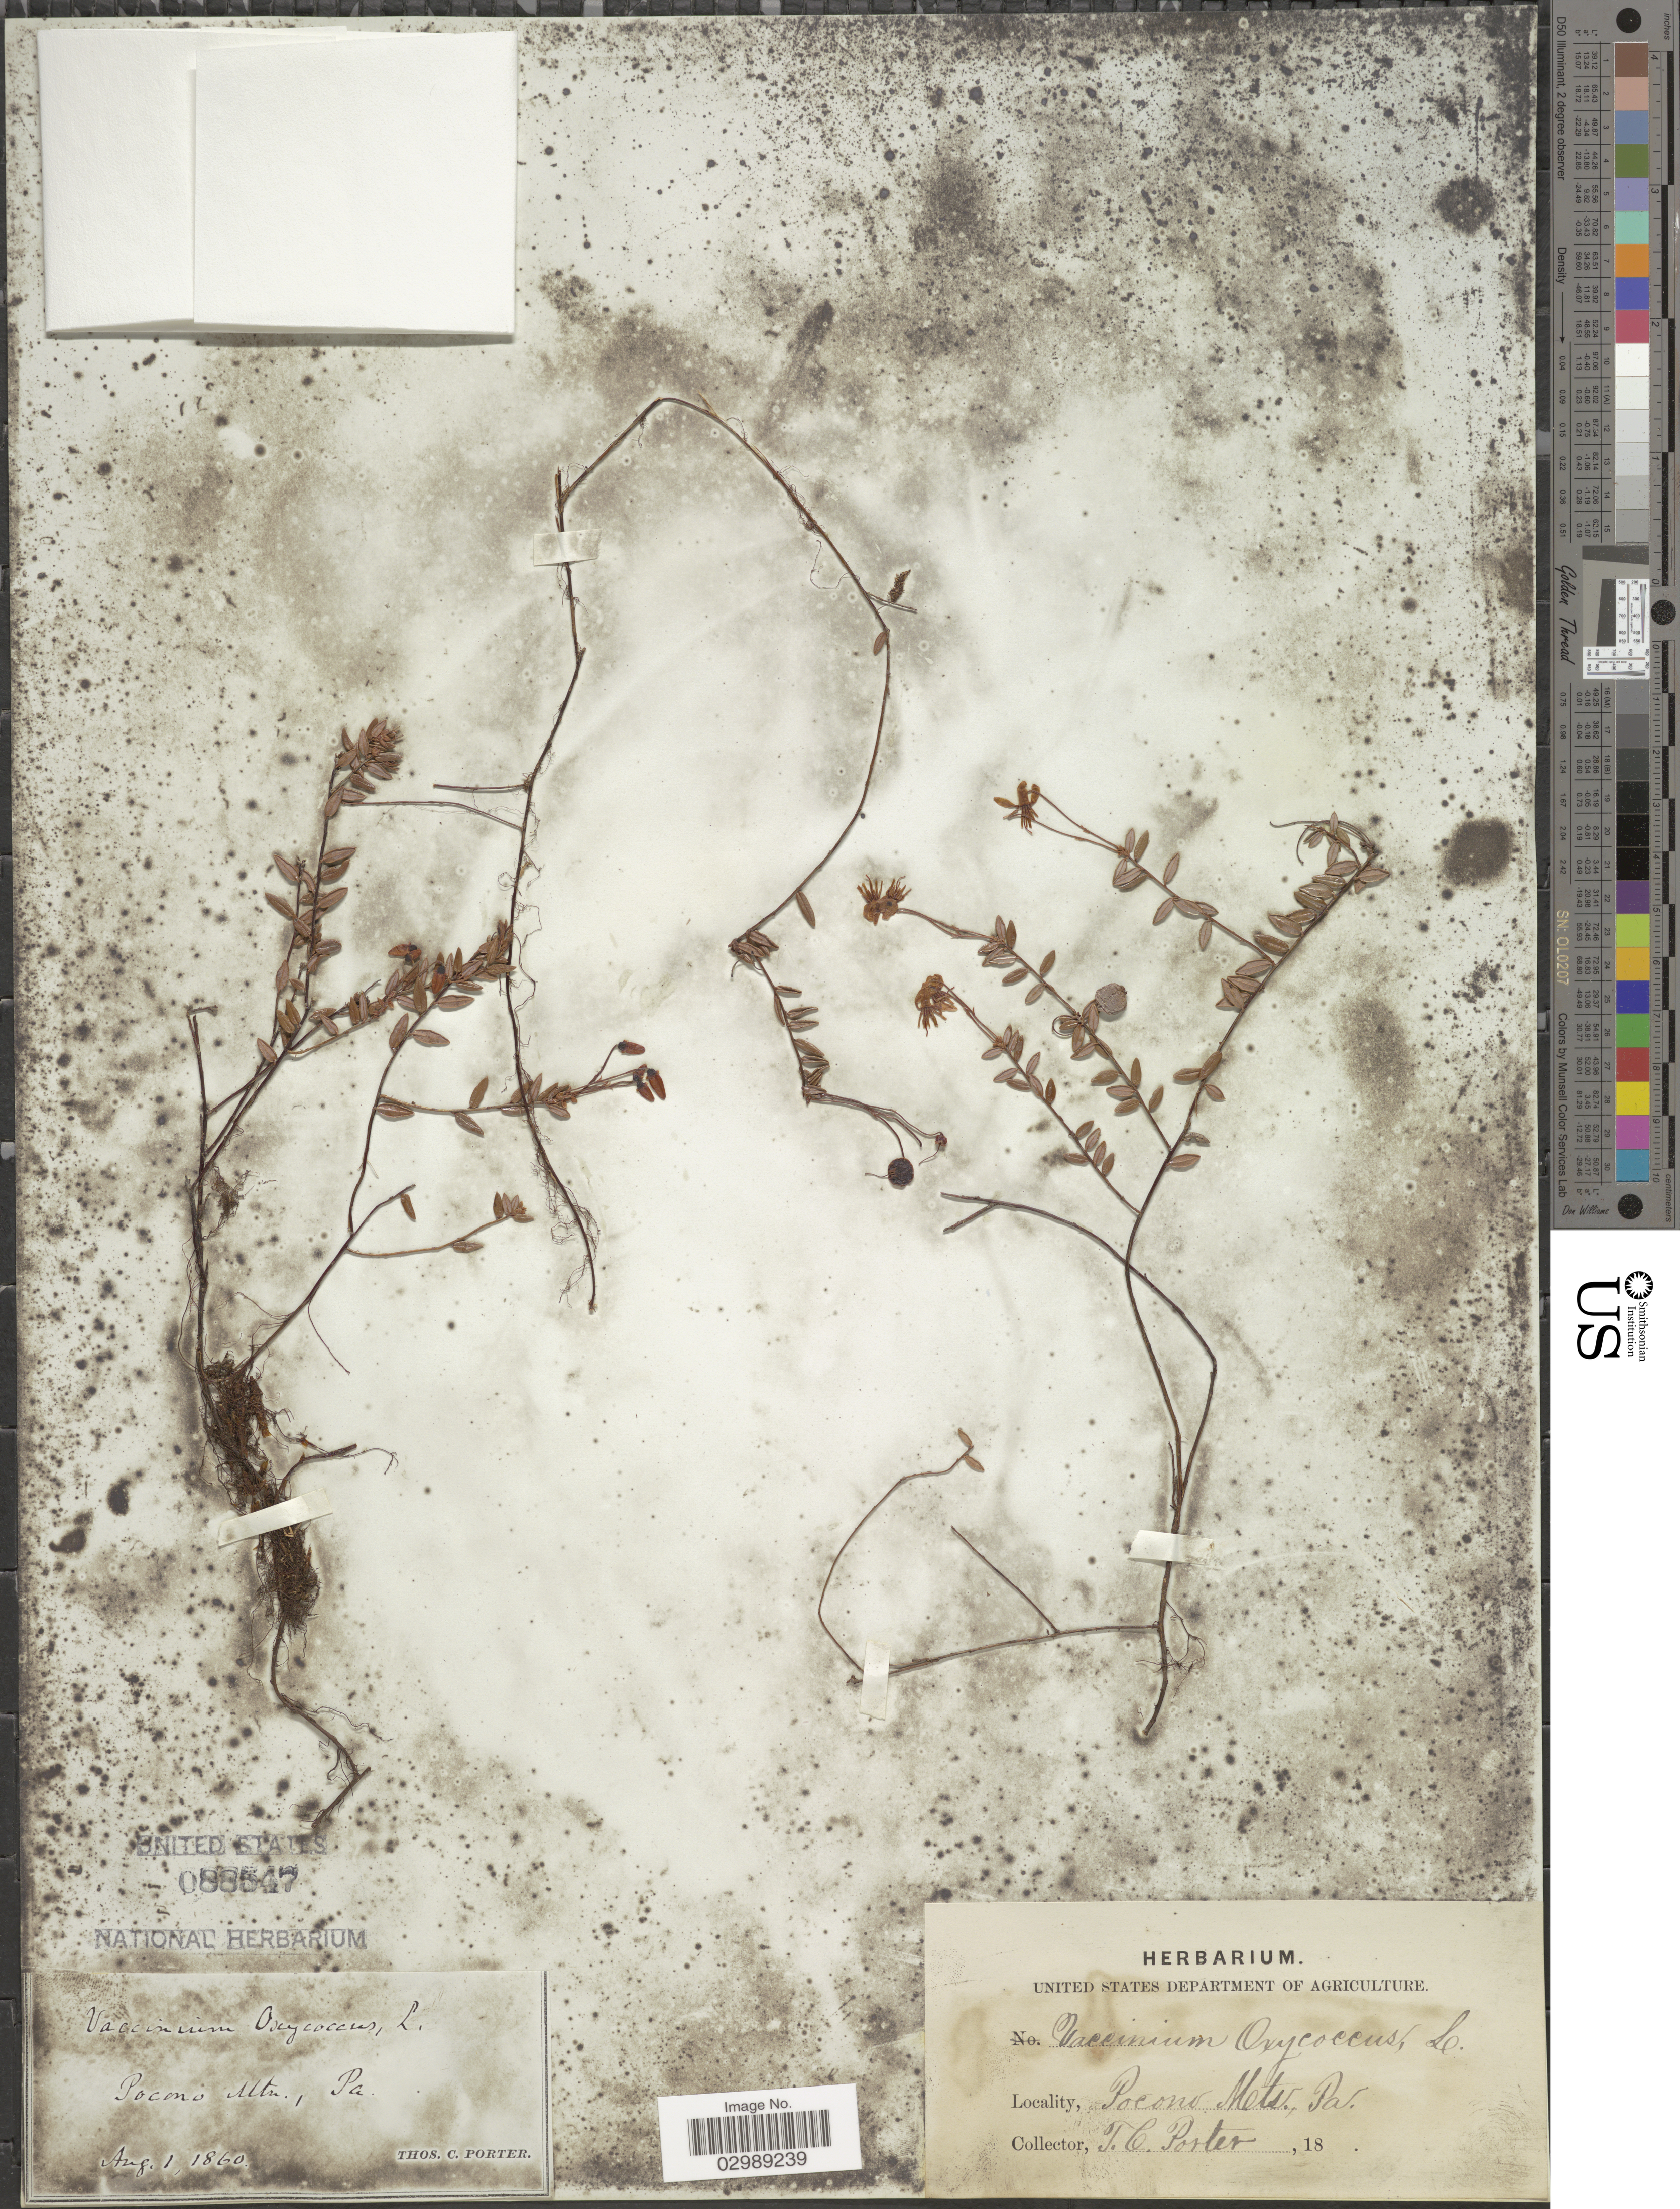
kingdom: Plantae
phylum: Tracheophyta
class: Magnoliopsida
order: Ericales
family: Ericaceae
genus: Vaccinium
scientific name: Vaccinium oxycoccos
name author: L.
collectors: T. Porter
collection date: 1860-08-01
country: United States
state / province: Pennsylvania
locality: Pocono Mts.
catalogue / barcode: US 88547